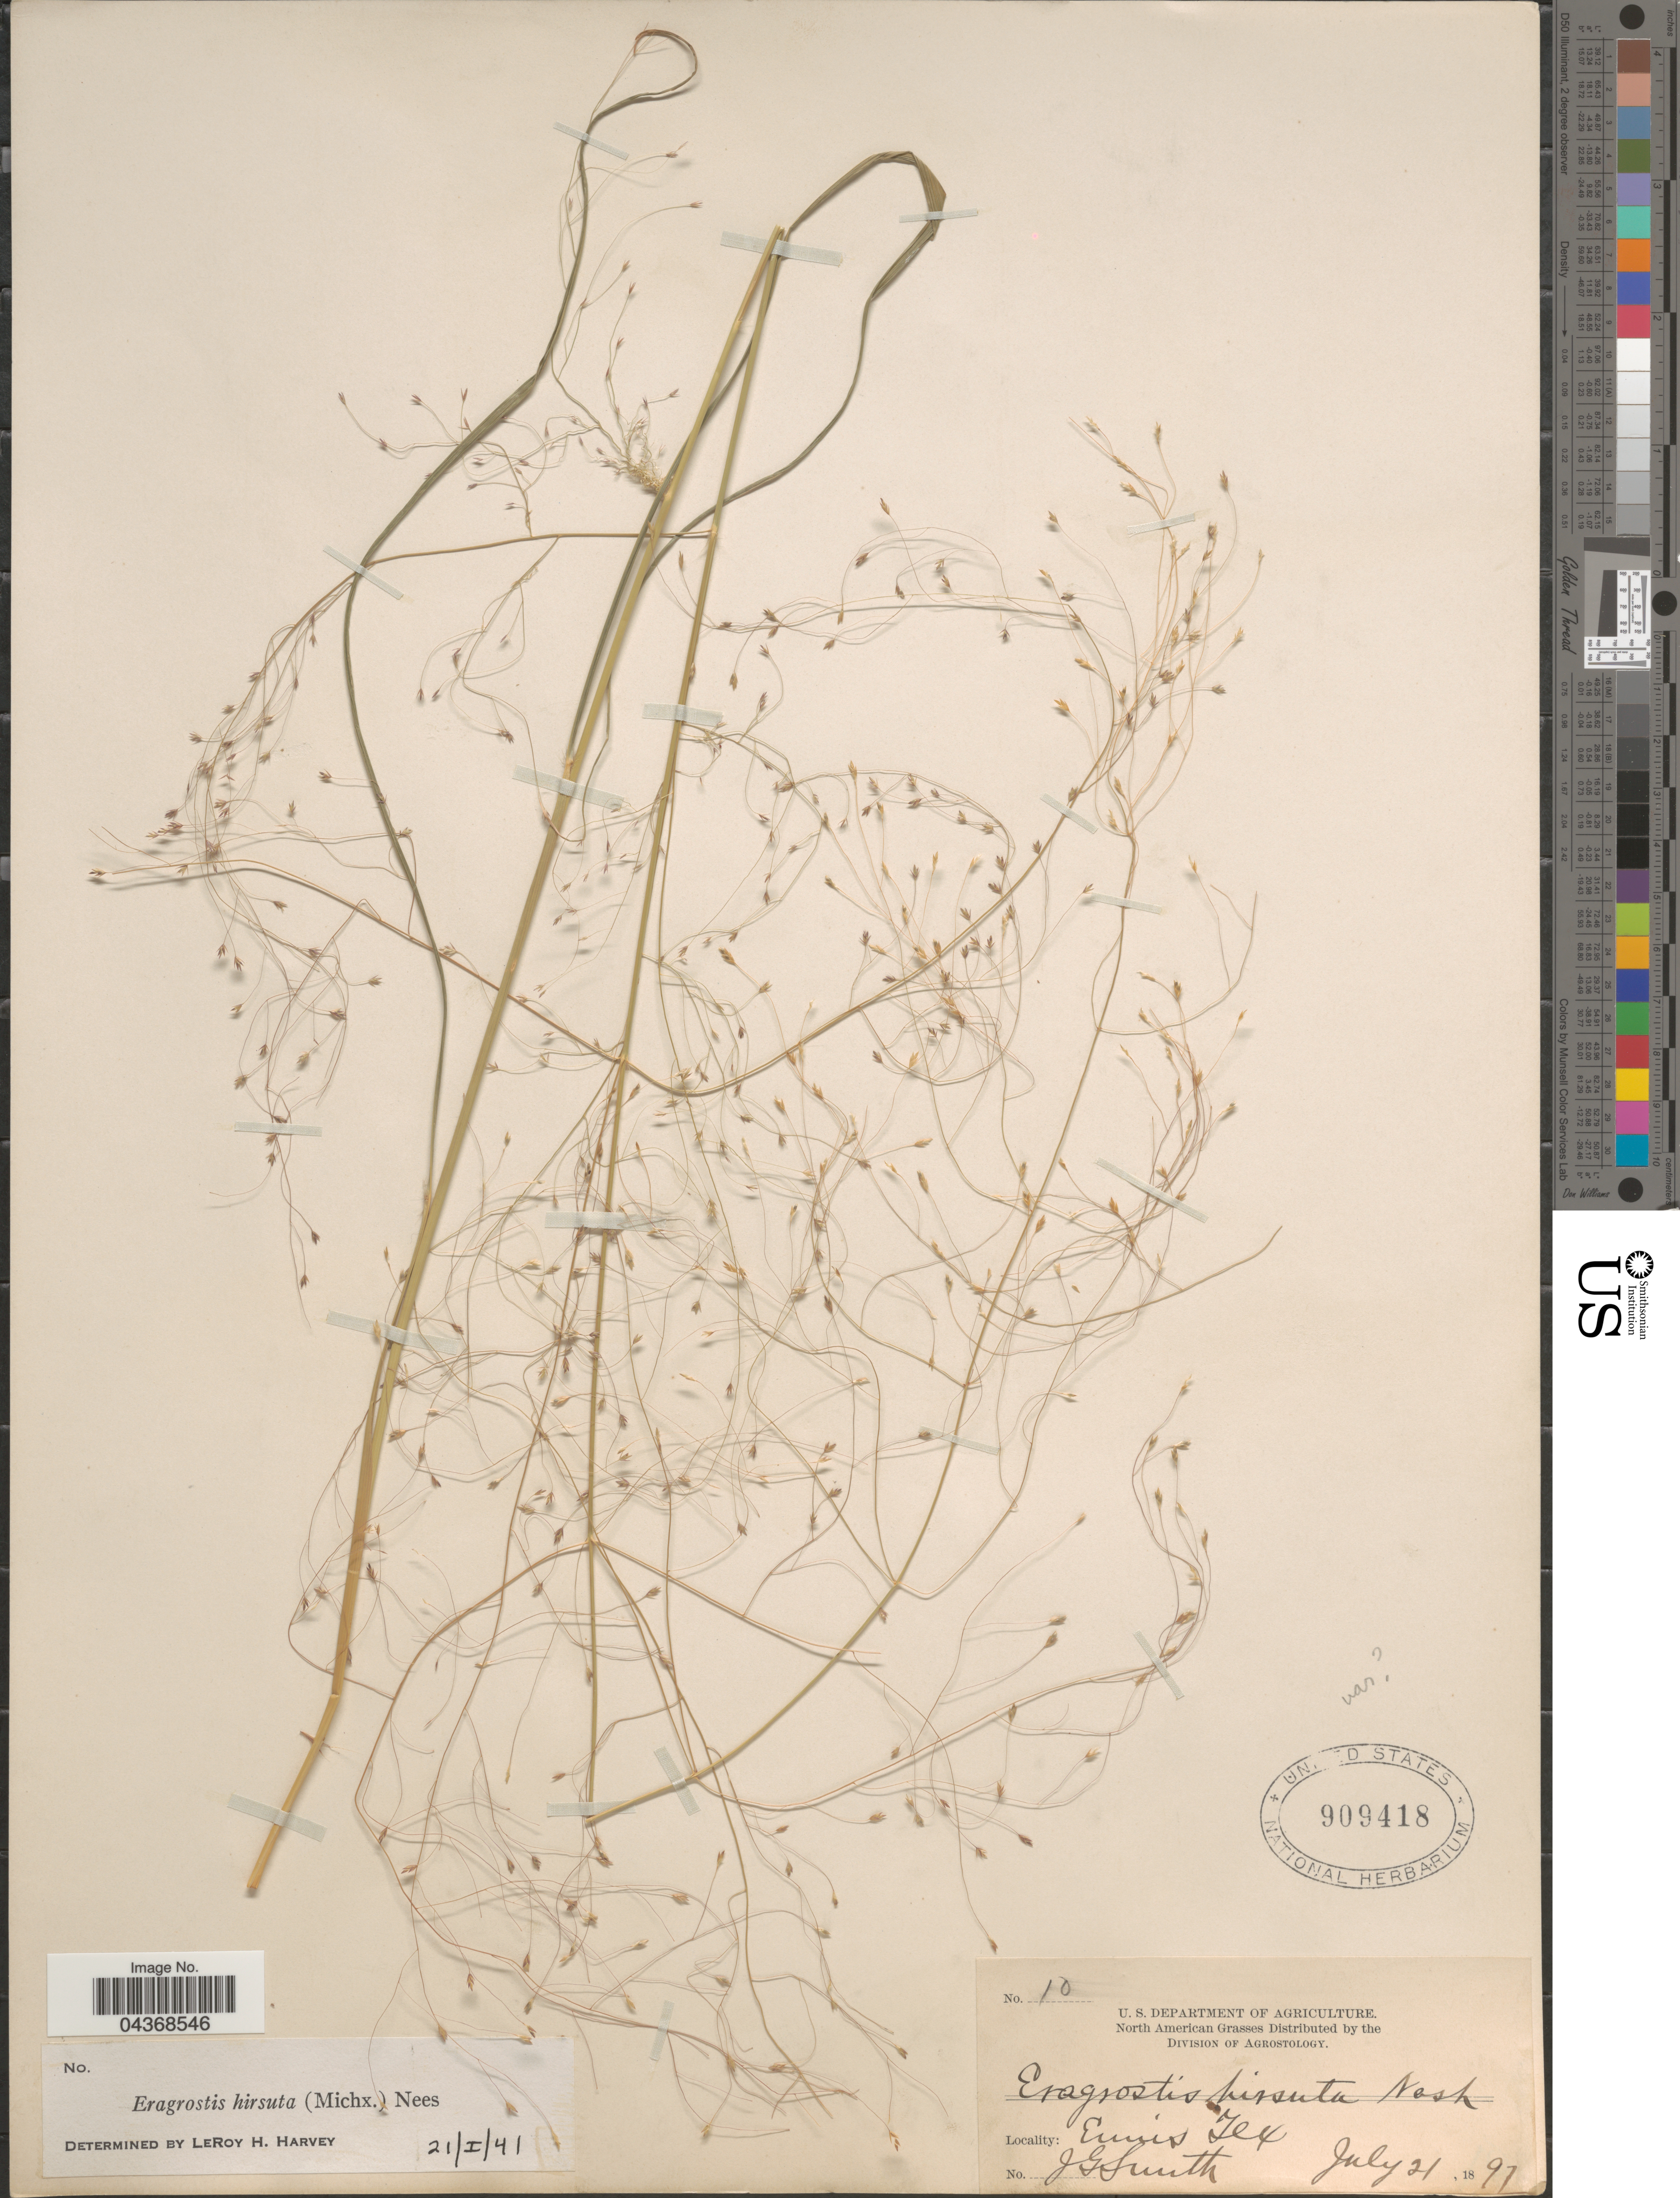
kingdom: Plantae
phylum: Tracheophyta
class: Liliopsida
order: Poales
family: Poaceae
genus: Eragrostis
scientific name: Eragrostis hirsuta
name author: (Michx.) Nees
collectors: J. G. Smith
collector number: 10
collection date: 1897-07-21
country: United States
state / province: Texas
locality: Ennis.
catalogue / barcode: US 909418